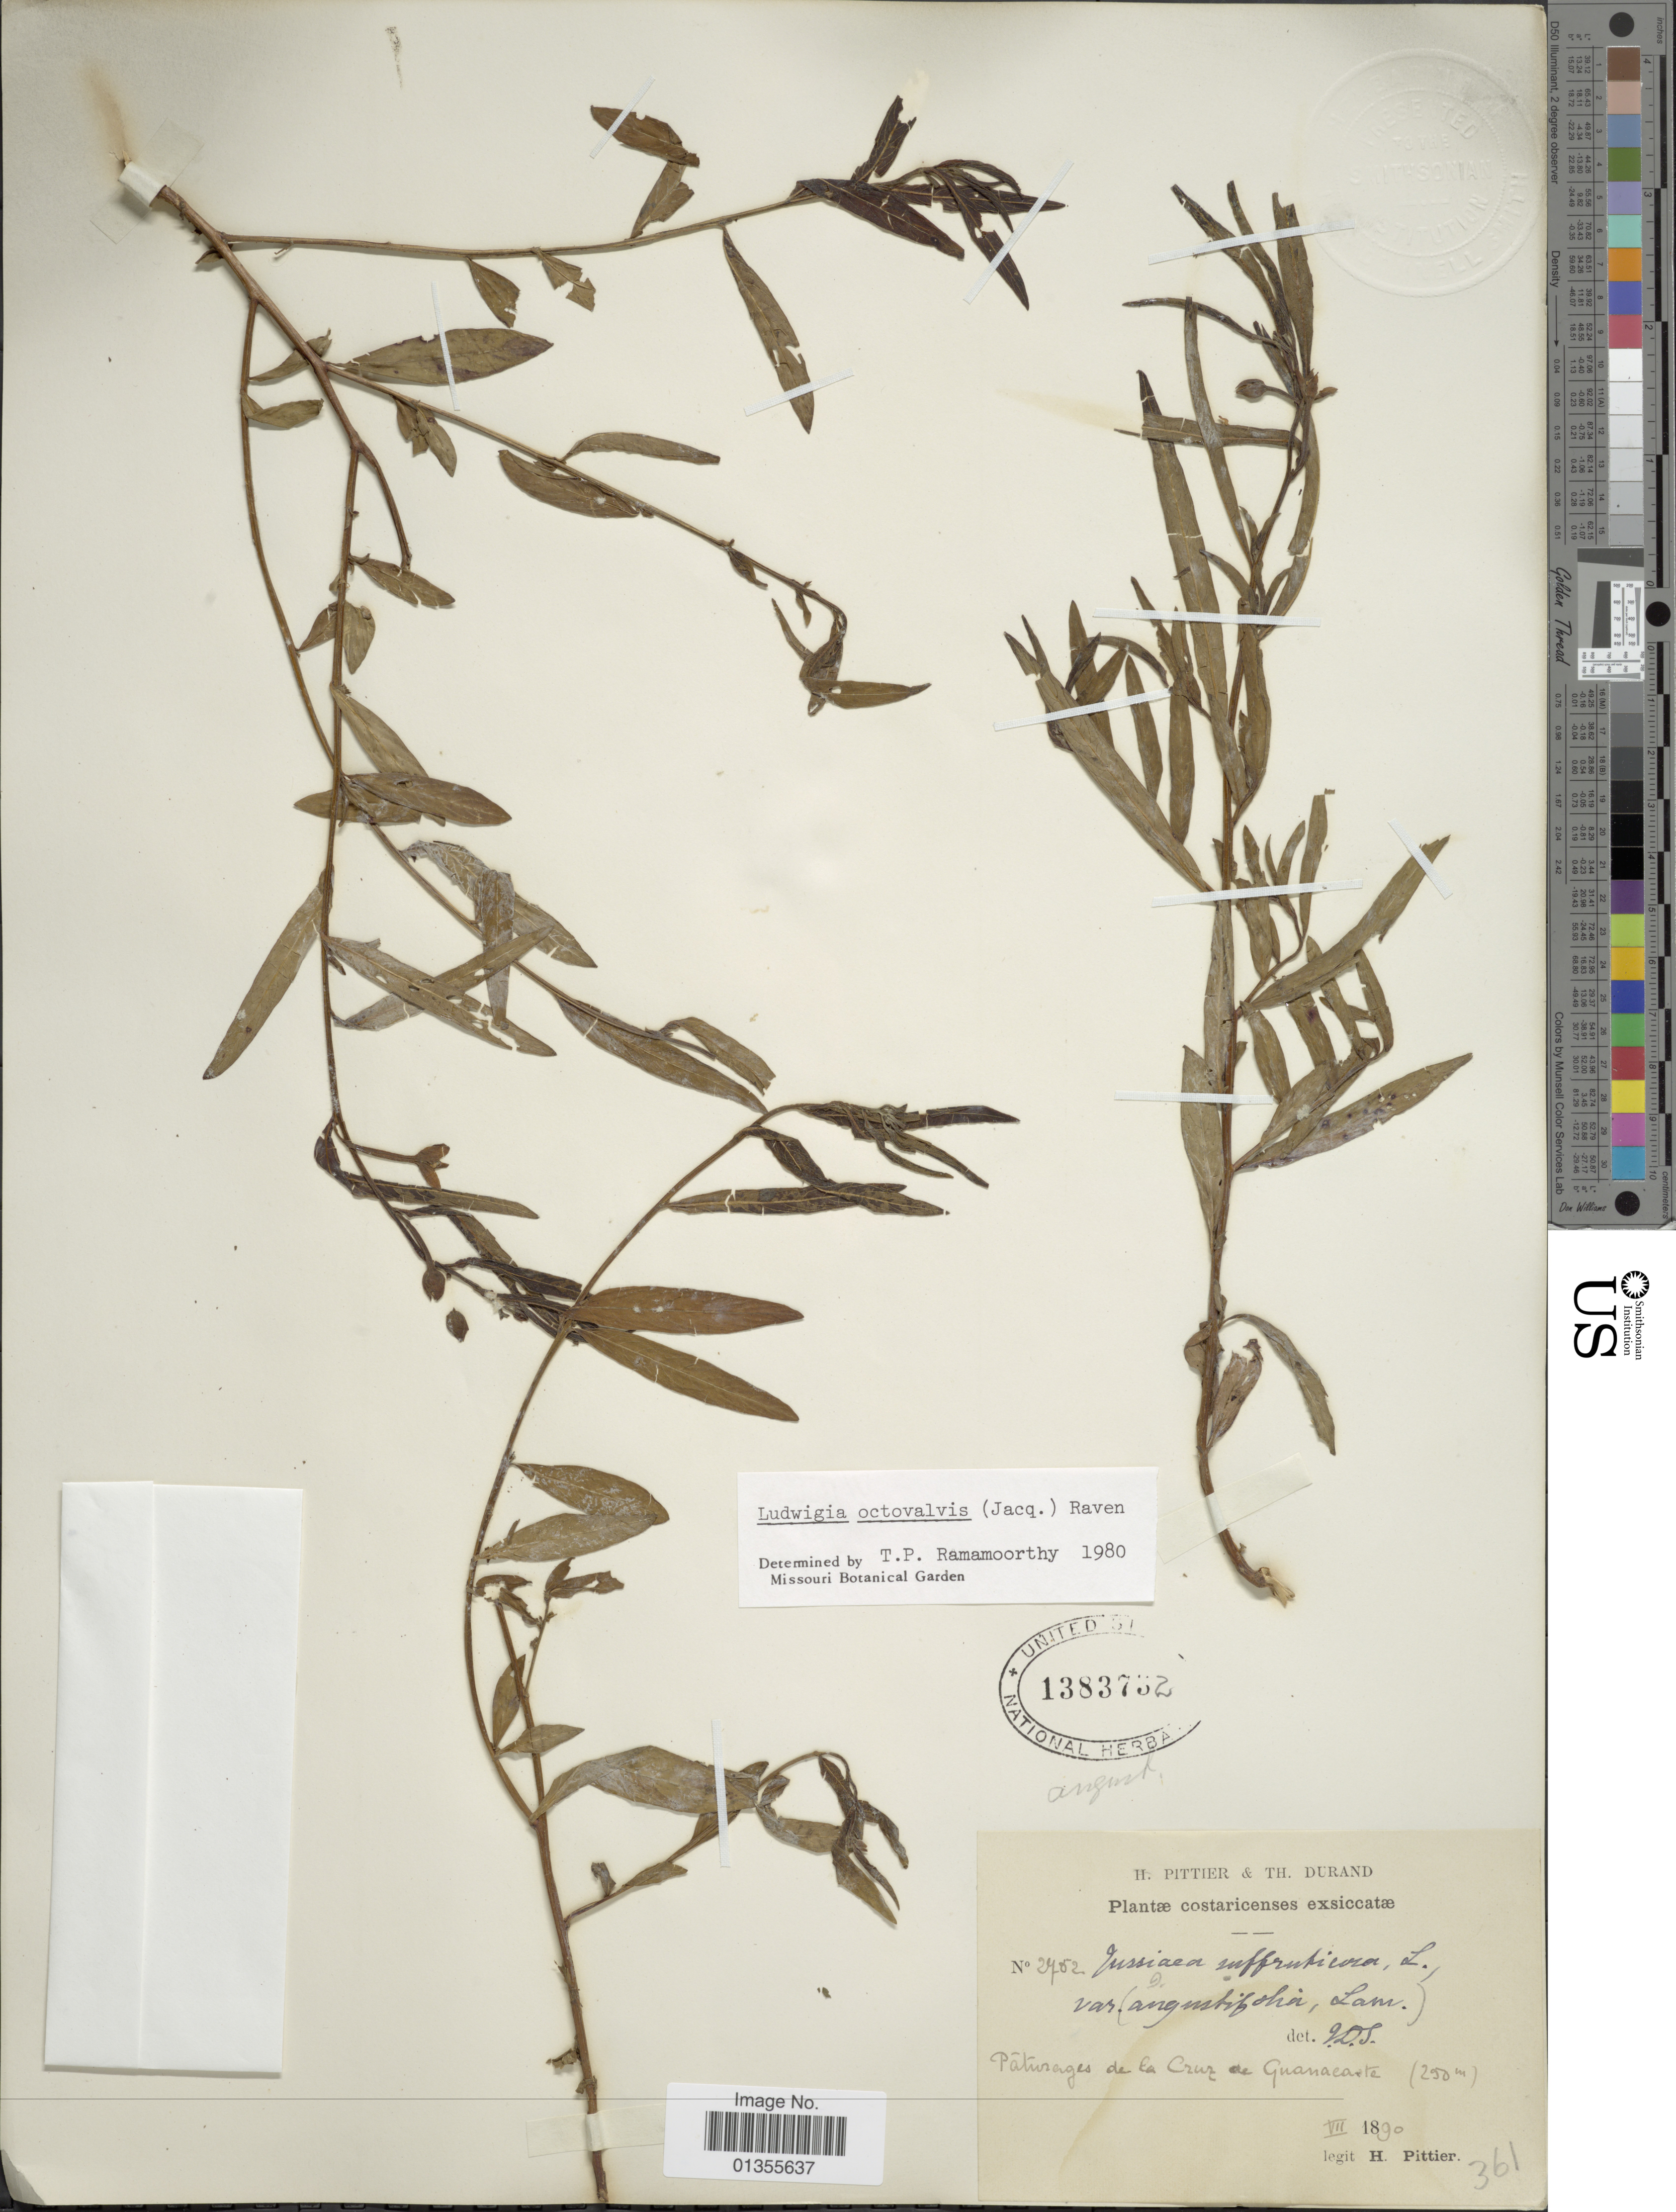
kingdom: Plantae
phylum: Tracheophyta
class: Magnoliopsida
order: Myrtales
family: Onagraceae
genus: Ludwigia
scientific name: Ludwigia octovalvis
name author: (Jacq.) P.H. Raven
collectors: H. F. Pittier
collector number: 361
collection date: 1890-07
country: Costa Rica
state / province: Guanacaste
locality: Pâturages de La Cruz de Guanacaste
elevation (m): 250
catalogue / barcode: US 1383732